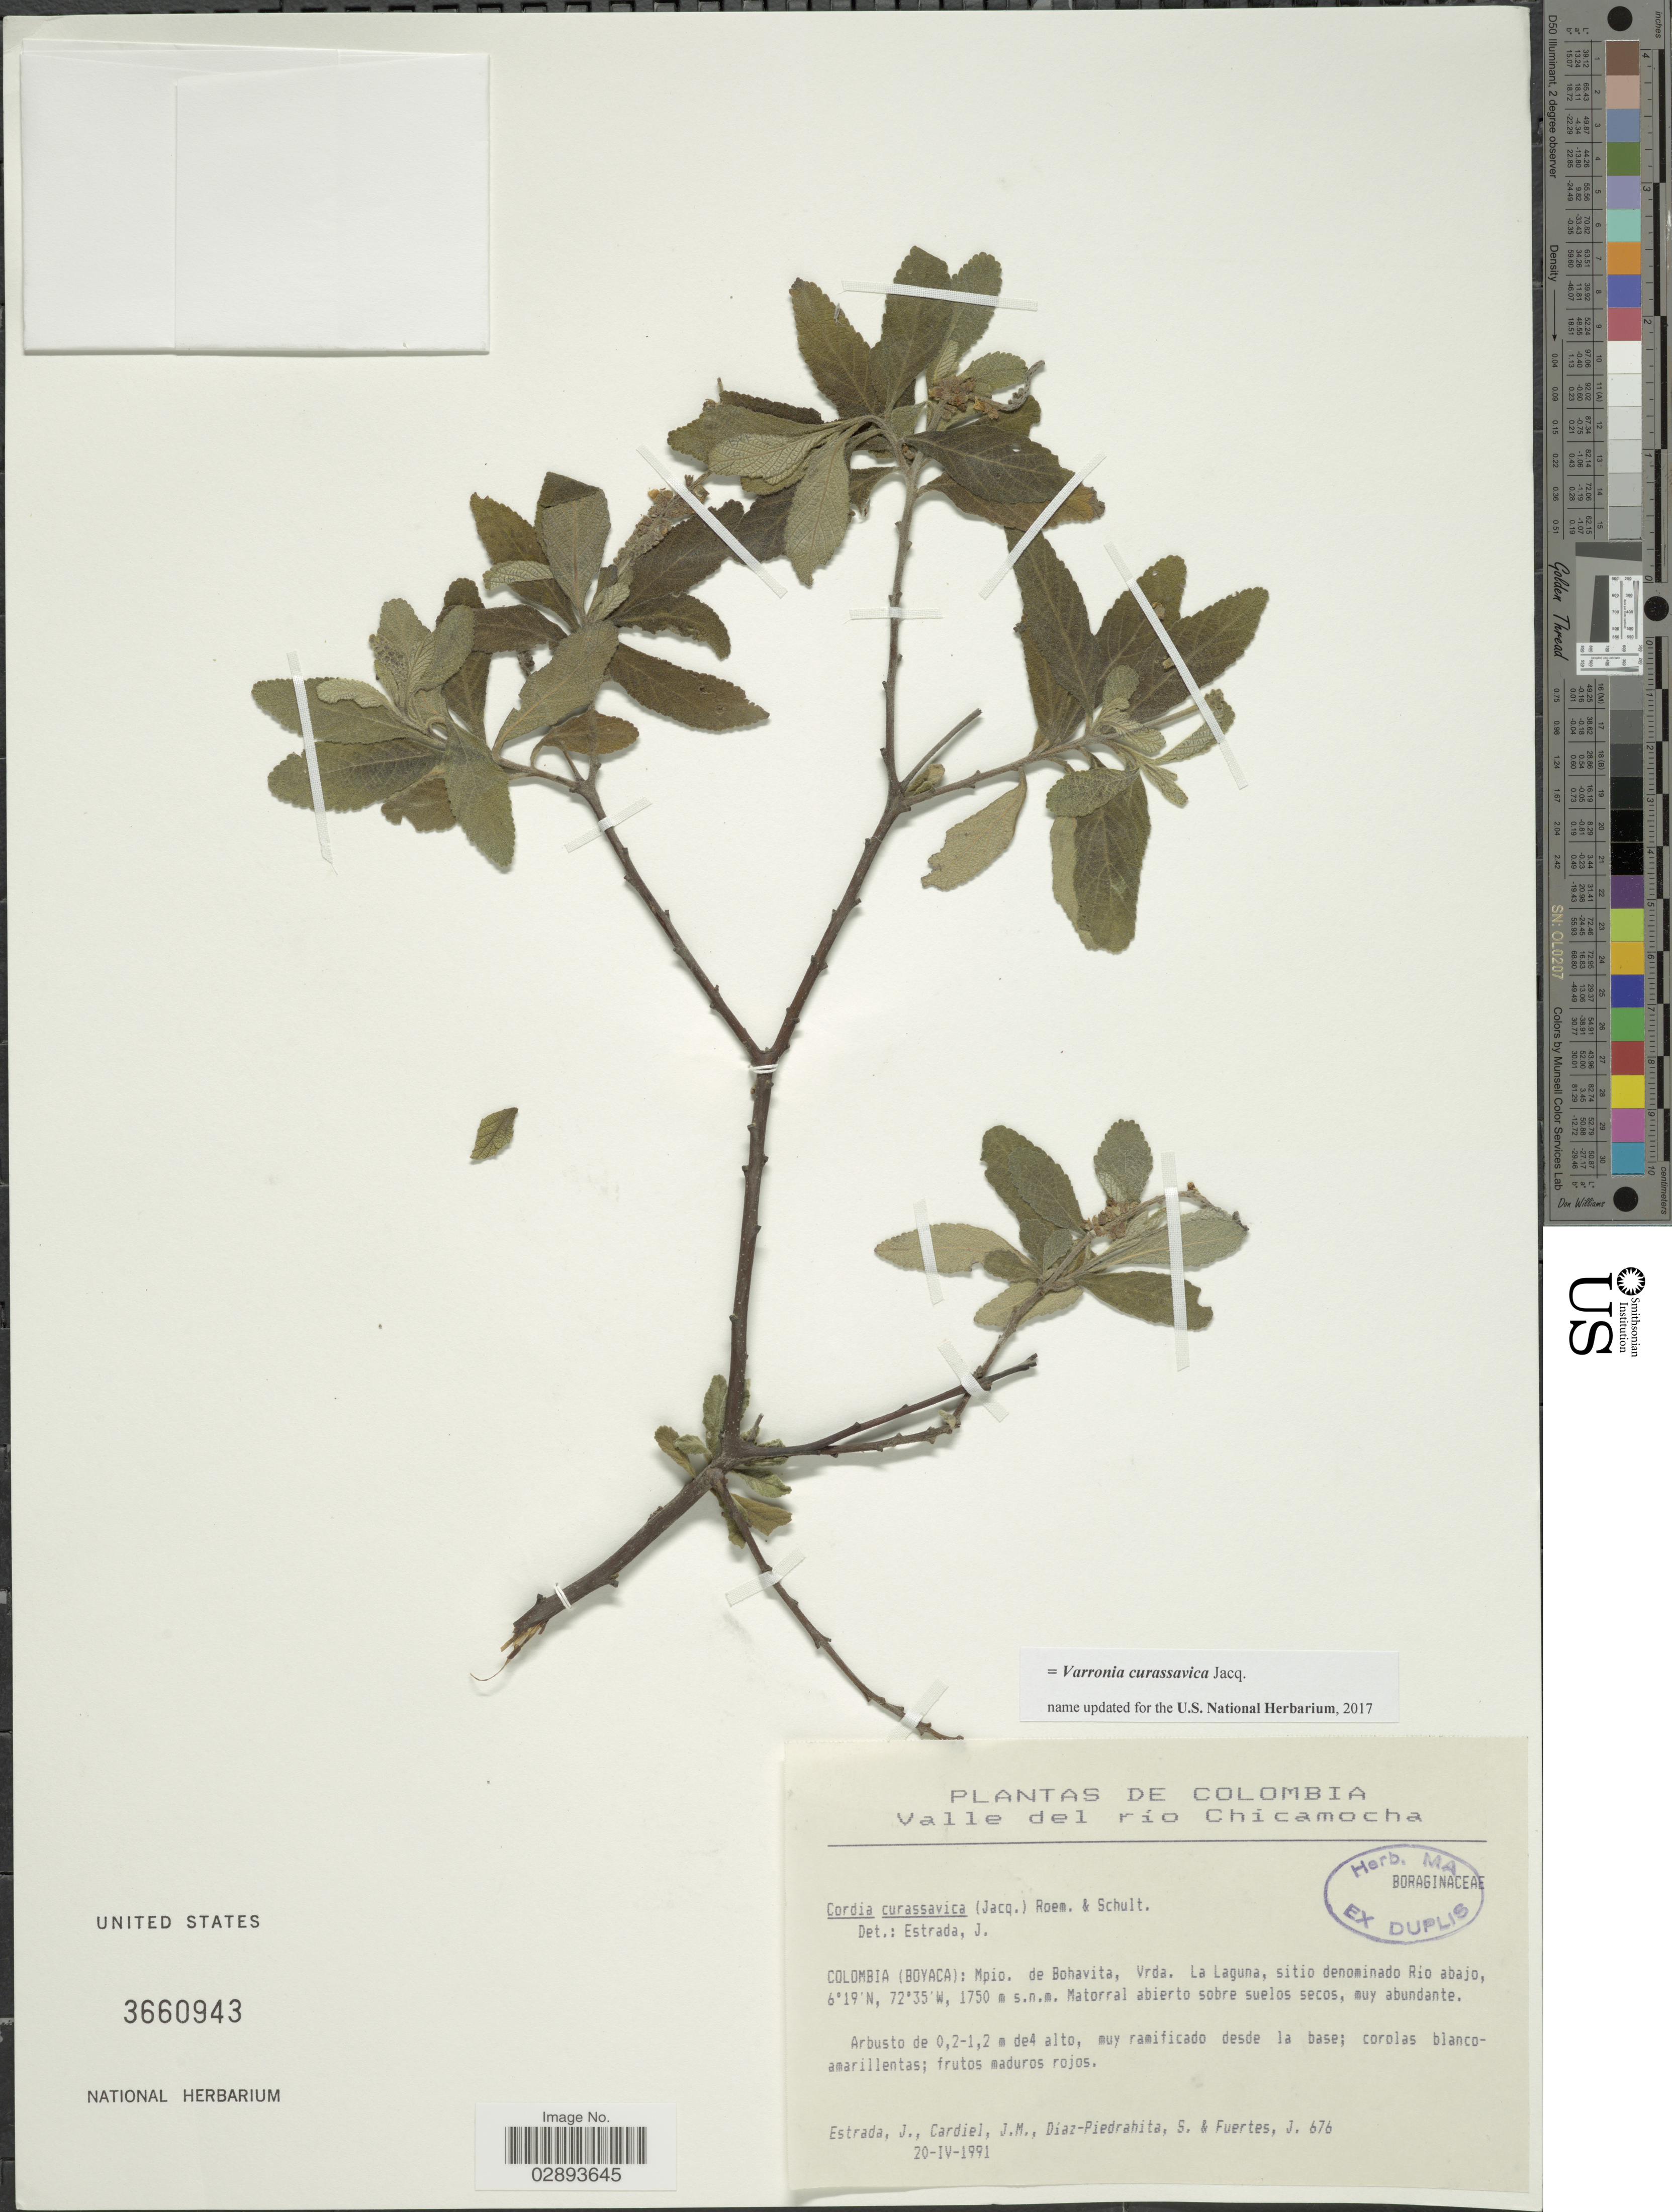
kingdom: Plantae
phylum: Tracheophyta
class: Magnoliopsida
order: Boraginales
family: Cordiaceae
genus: Varronia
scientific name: Varronia curassavica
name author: Jacq.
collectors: J. Estrada, J. Cardiel, S. Díaz Píedrahíta & J. Fuertes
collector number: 676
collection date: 1991-04-20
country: Colombia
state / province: Boyacá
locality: Mpio. de Bohavita, Vrda. La Laguna, sitio denominado Rio Abajo, Valle del río Chicamocha.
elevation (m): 1750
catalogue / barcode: US 3660943